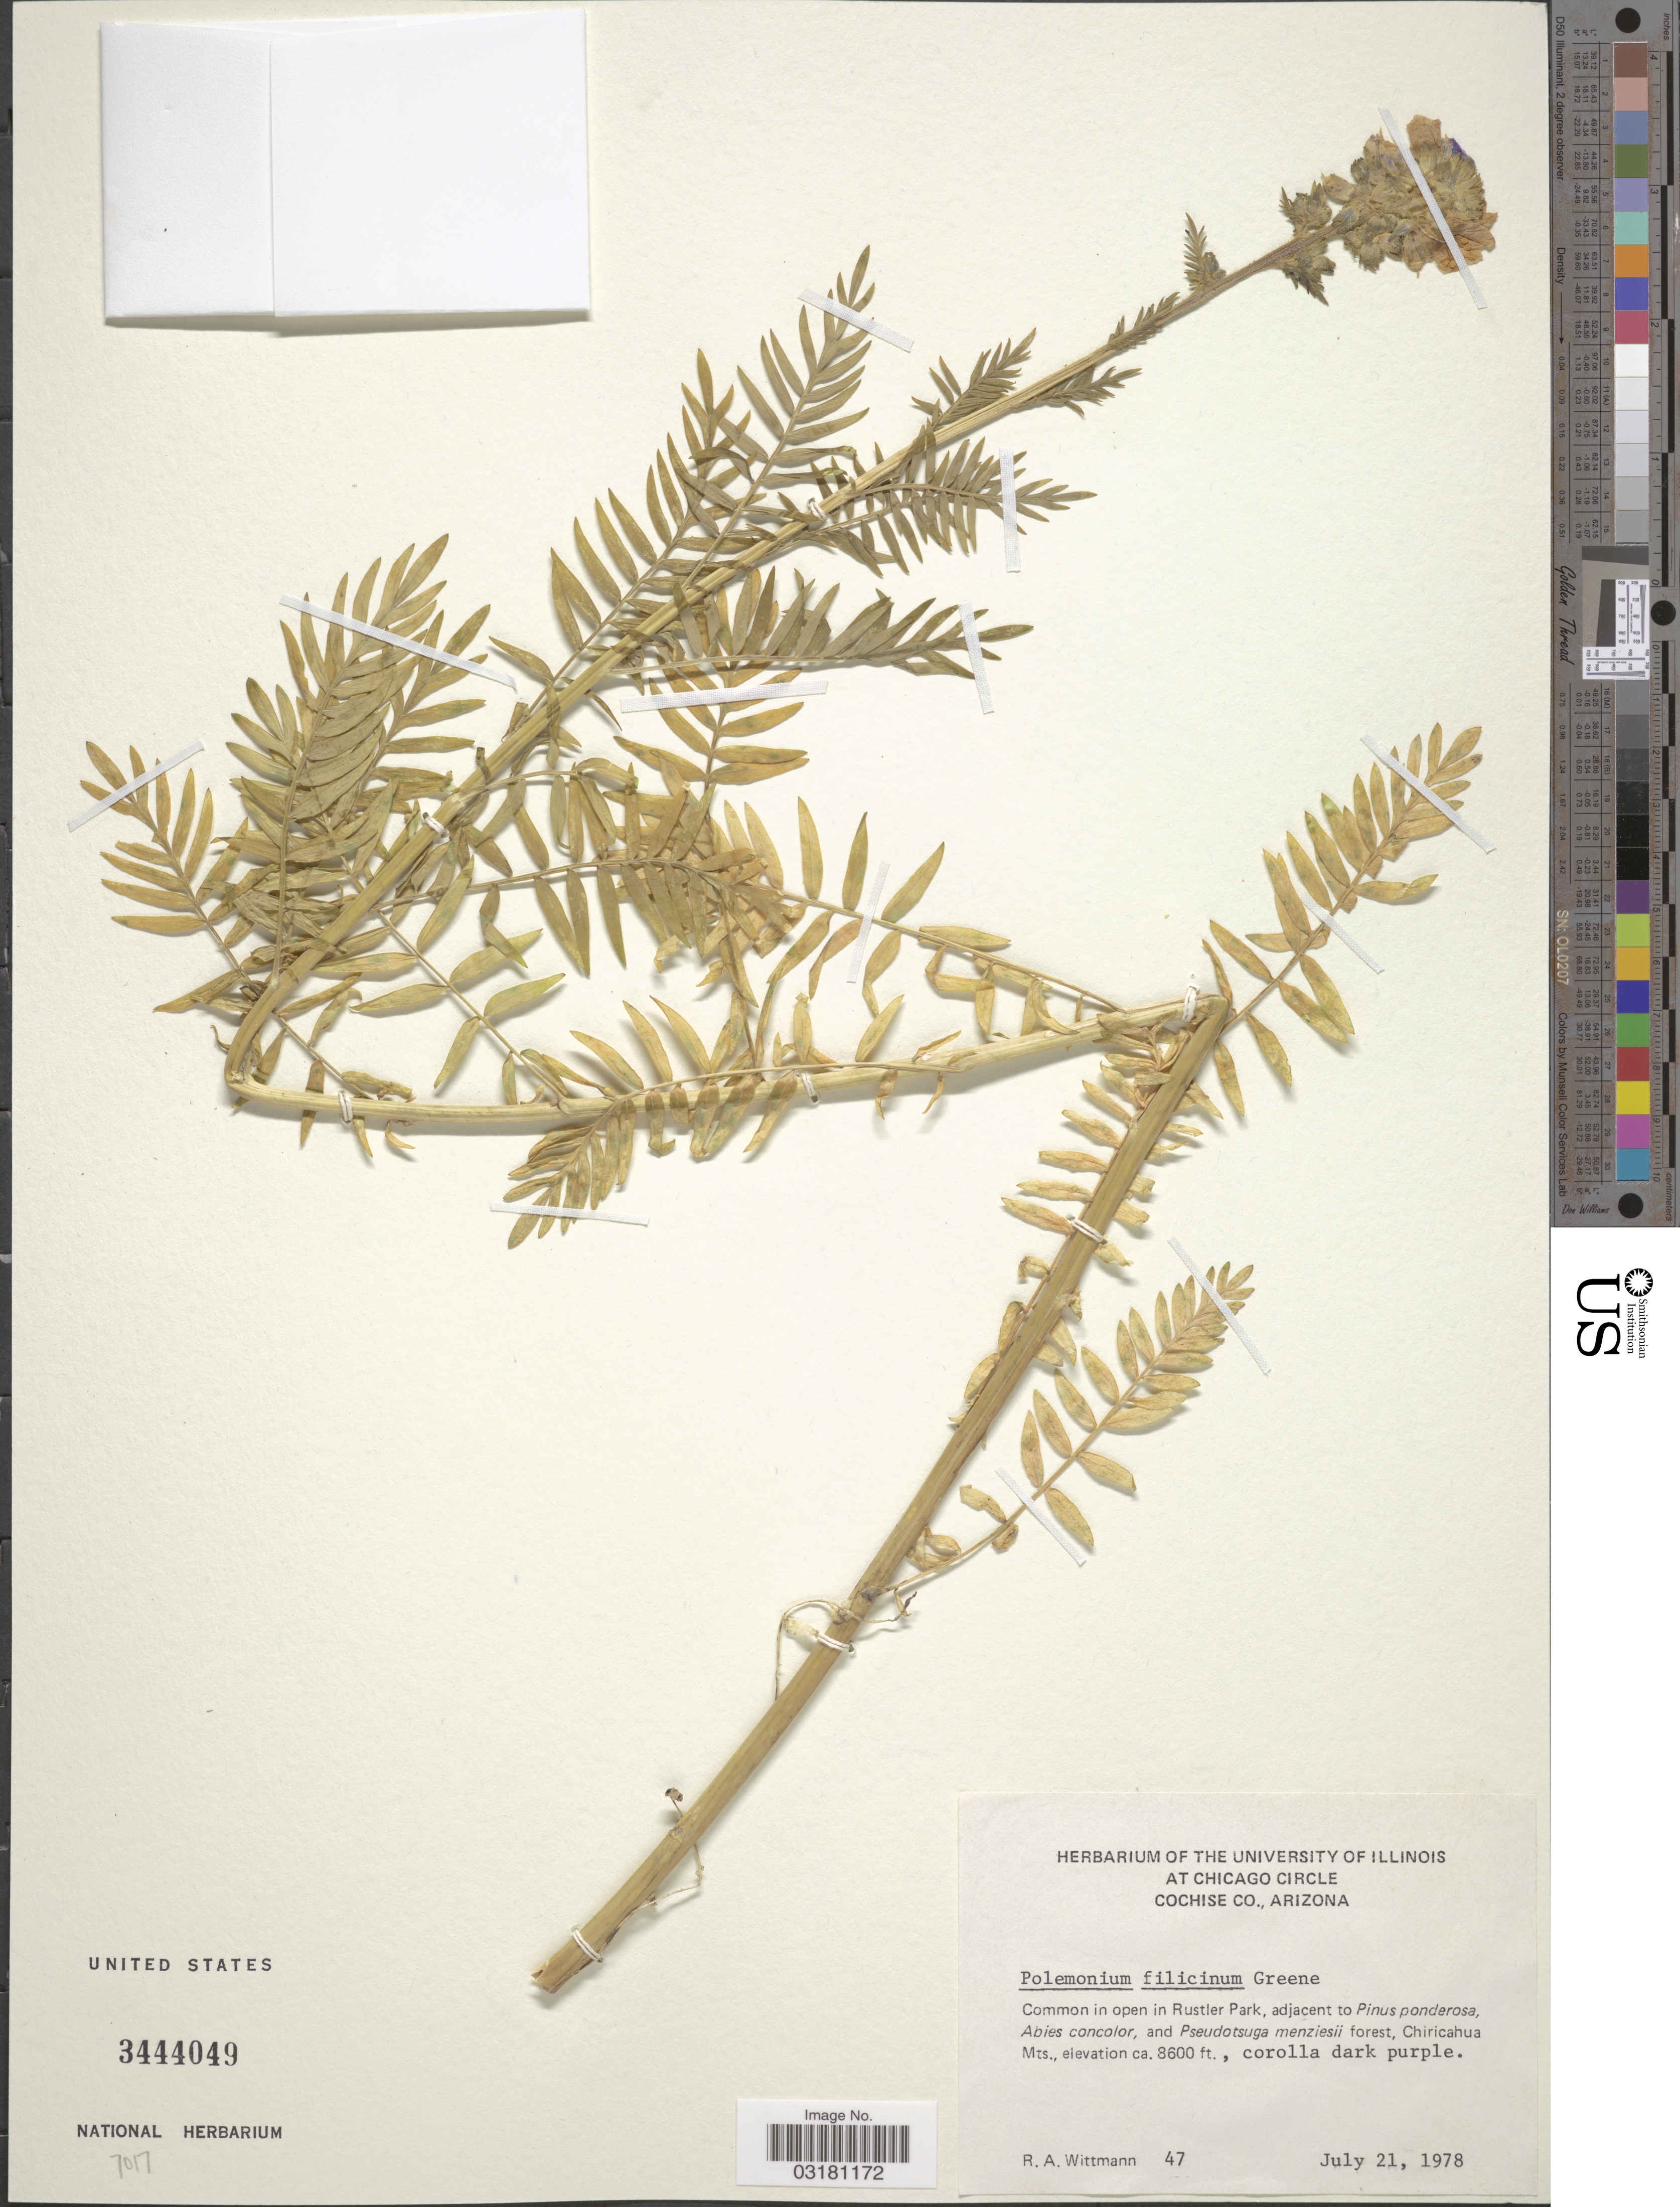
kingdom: Plantae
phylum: Tracheophyta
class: Magnoliopsida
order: Ericales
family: Polemoniaceae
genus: Polemonium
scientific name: Polemonium foliosissimum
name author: A. Gray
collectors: R. Wittmann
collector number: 47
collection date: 1978-07-21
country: United States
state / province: Arizona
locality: Rustler Park, Chiricahua Mts.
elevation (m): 2621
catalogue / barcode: US 3444049